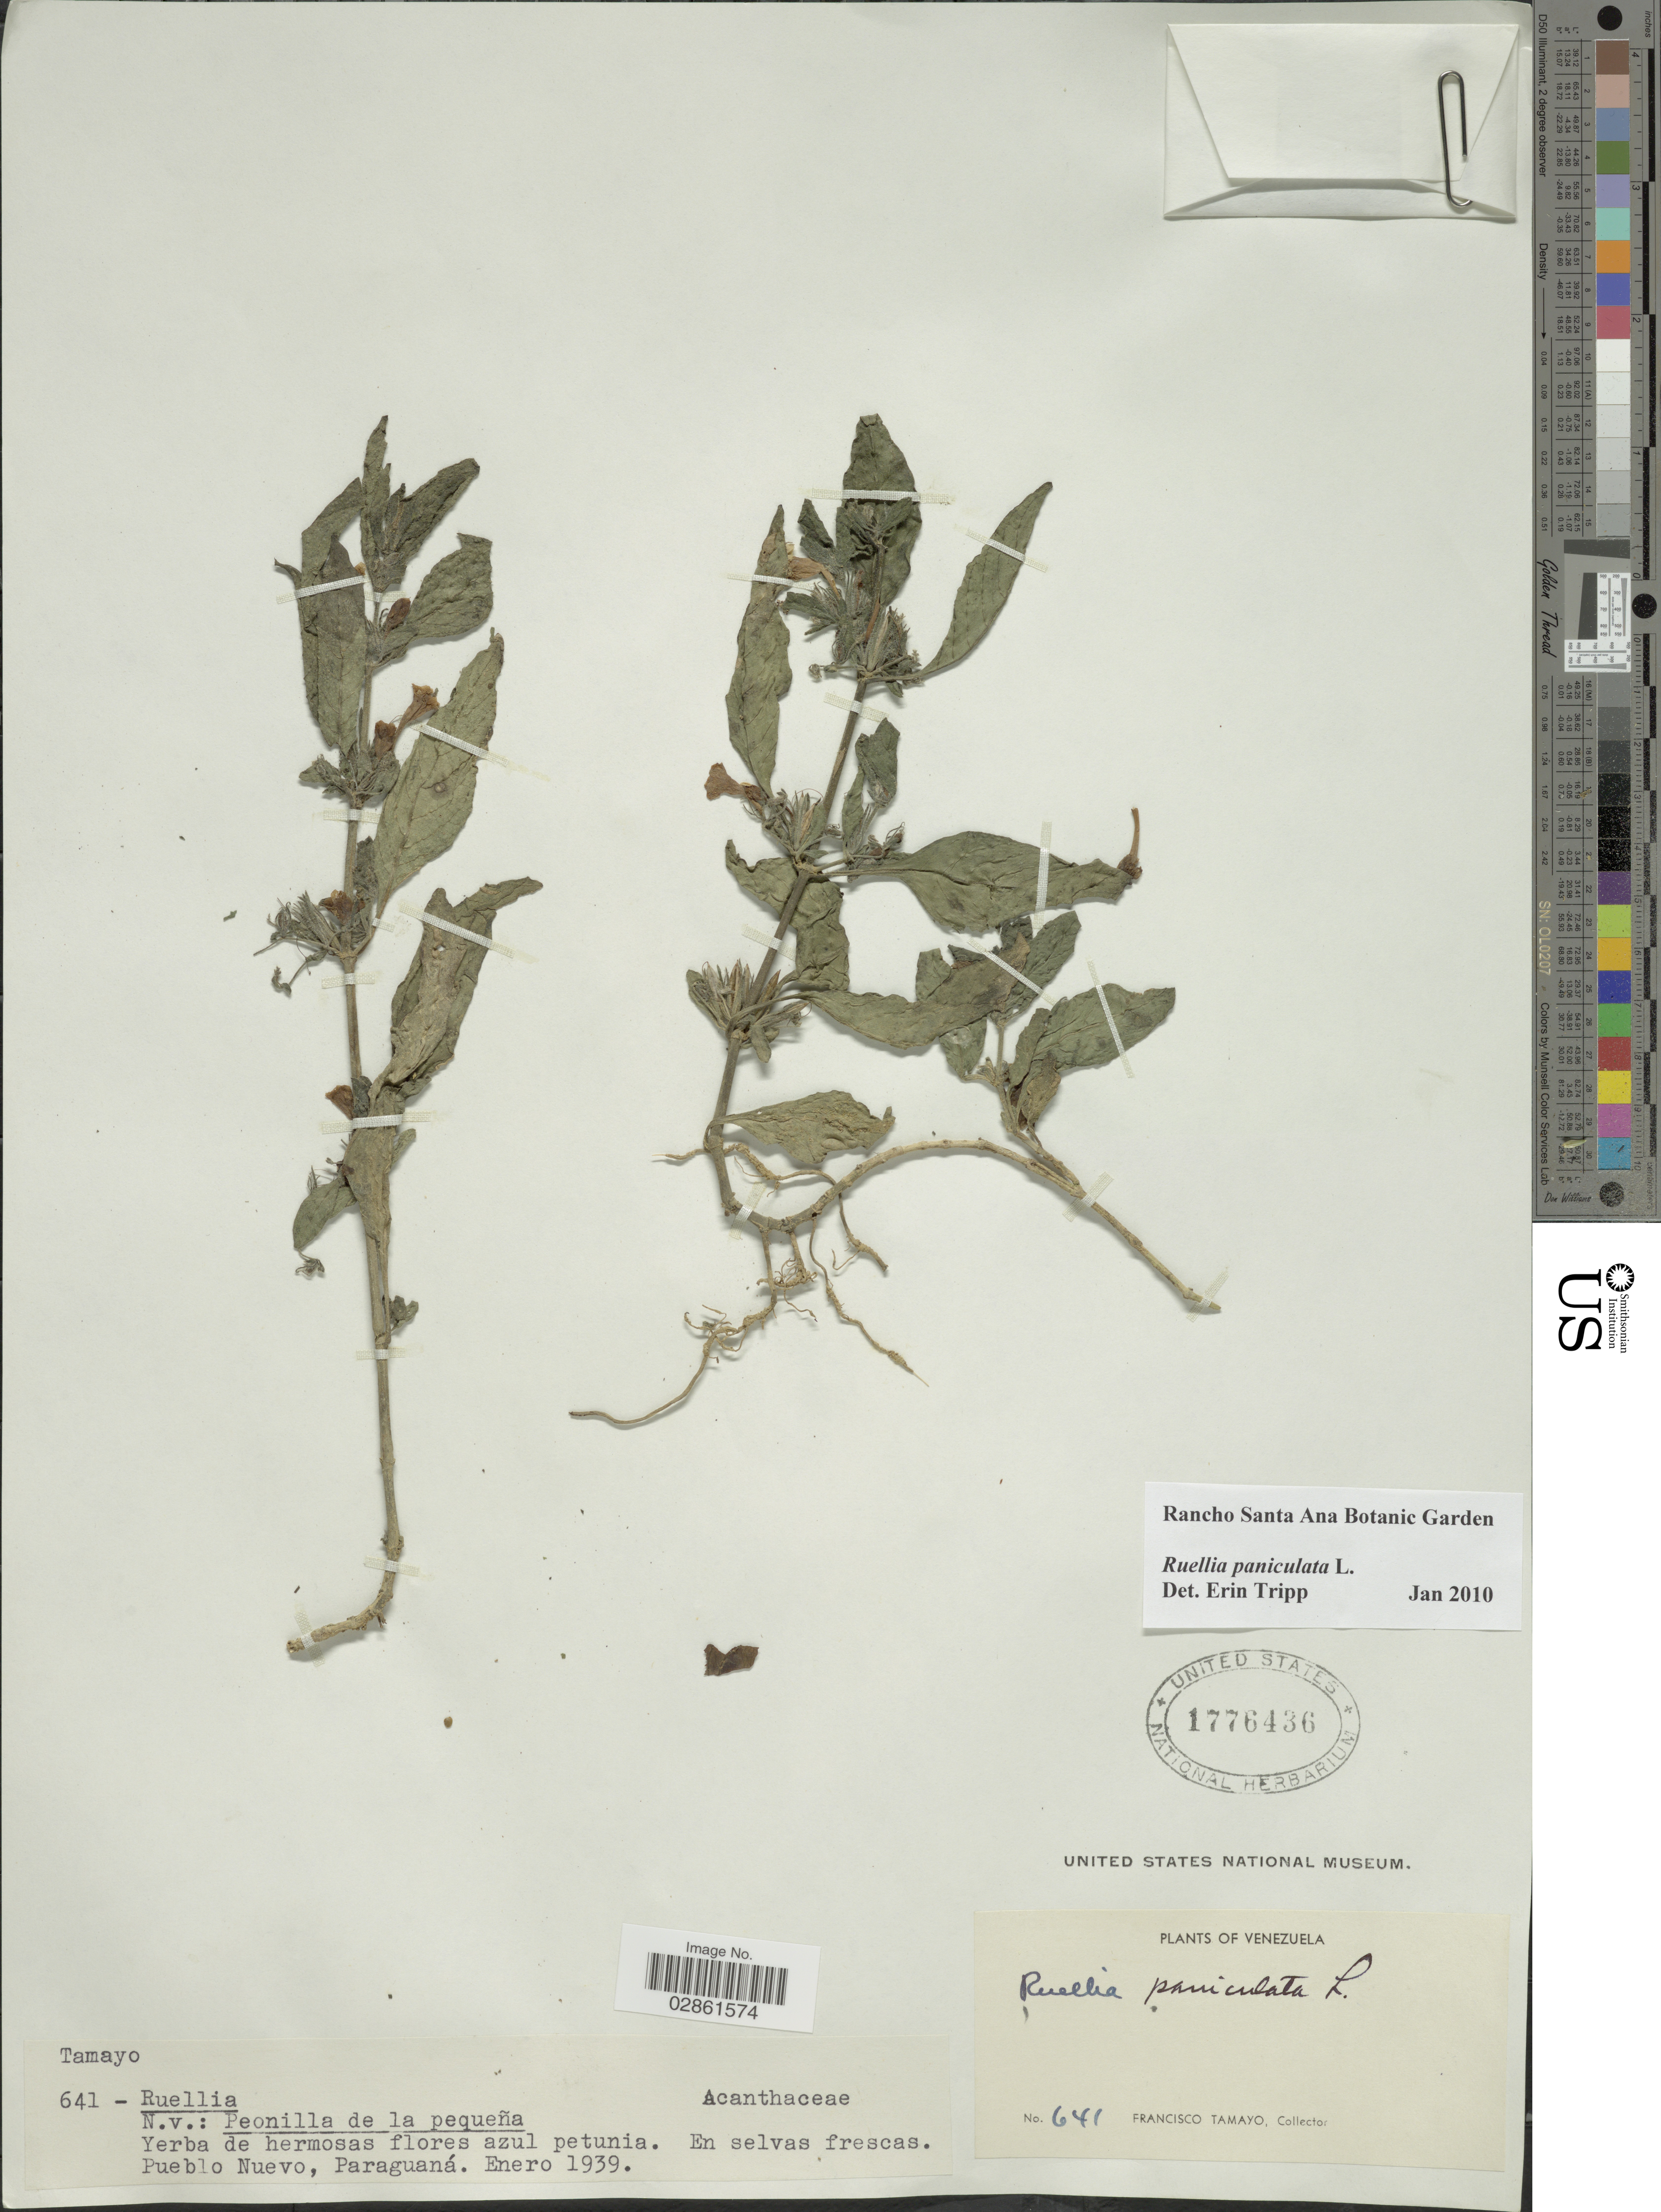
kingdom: Plantae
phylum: Tracheophyta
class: Magnoliopsida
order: Lamiales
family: Acanthaceae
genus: Ruellia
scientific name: Ruellia paniculata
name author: L.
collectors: F. Tamayo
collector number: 641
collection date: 1939-01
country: Venezuela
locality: Pueblo Nuevo, Paraguaná.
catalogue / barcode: US 1776436